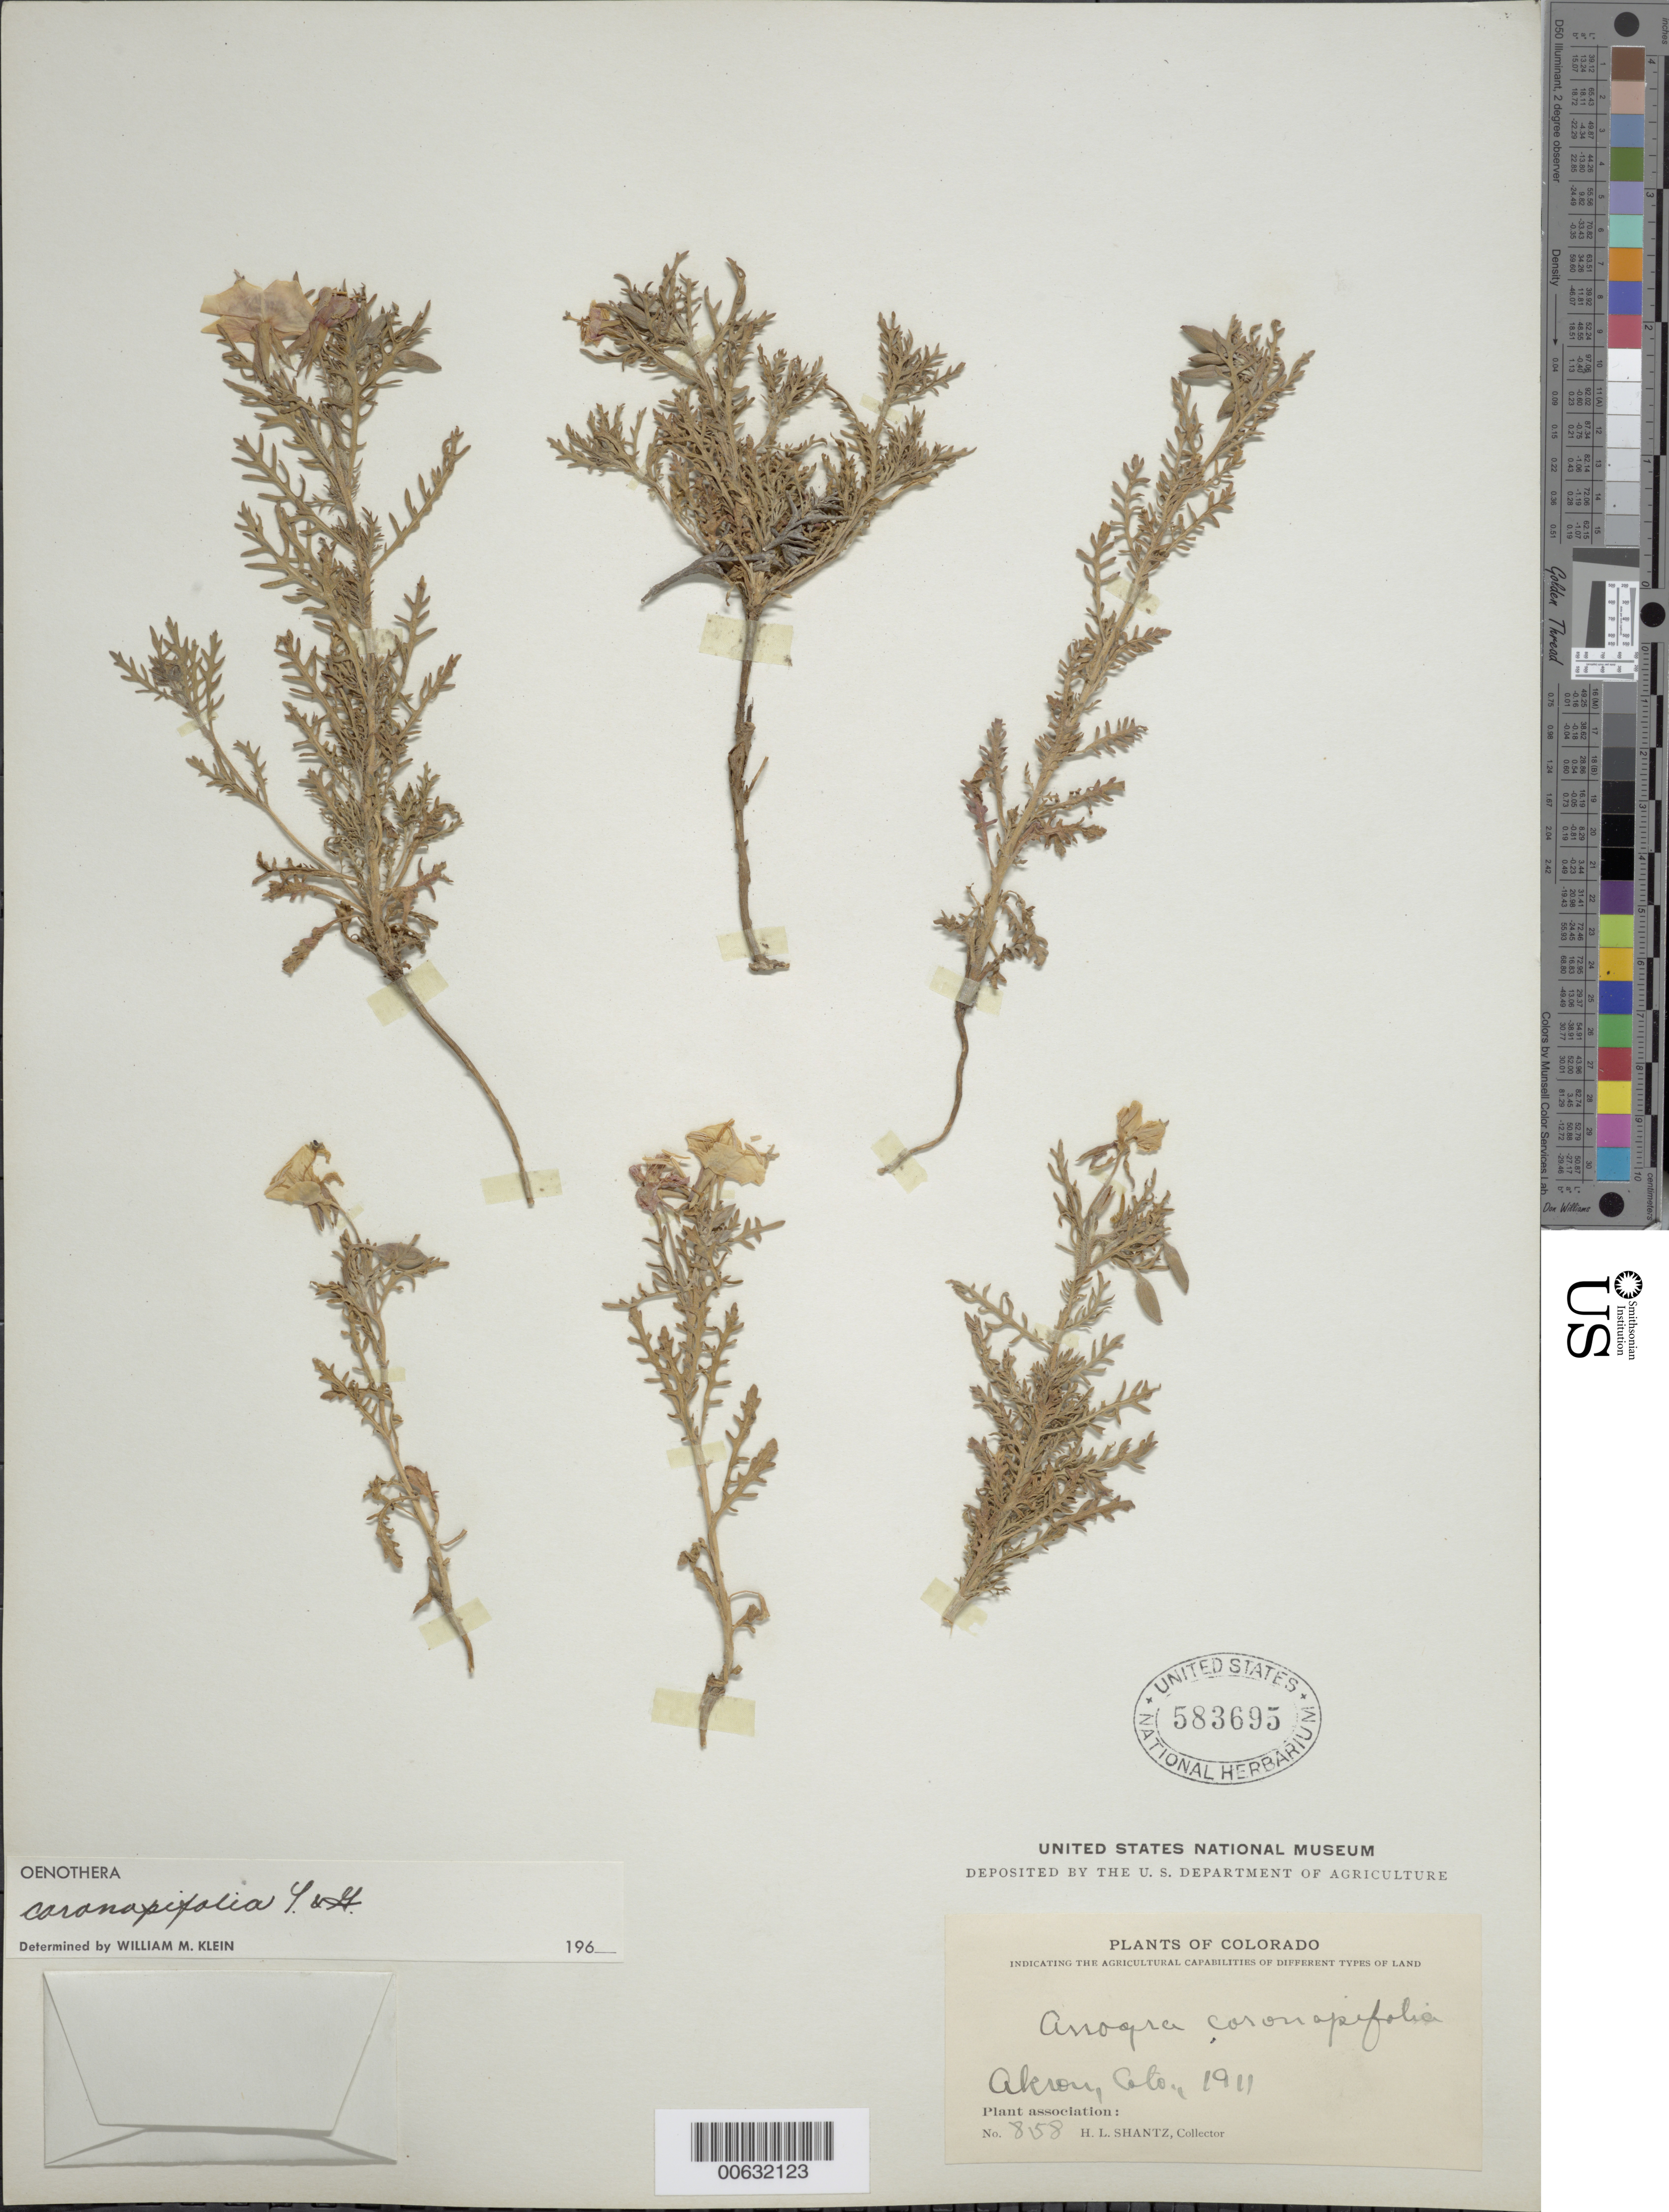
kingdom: Plantae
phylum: Tracheophyta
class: Magnoliopsida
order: Myrtales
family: Onagraceae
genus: Oenothera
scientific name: Oenothera coronopifolia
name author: Torr. & A. Gray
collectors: H. Shantz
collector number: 858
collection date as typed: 1911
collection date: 1911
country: United States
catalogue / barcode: US 583695